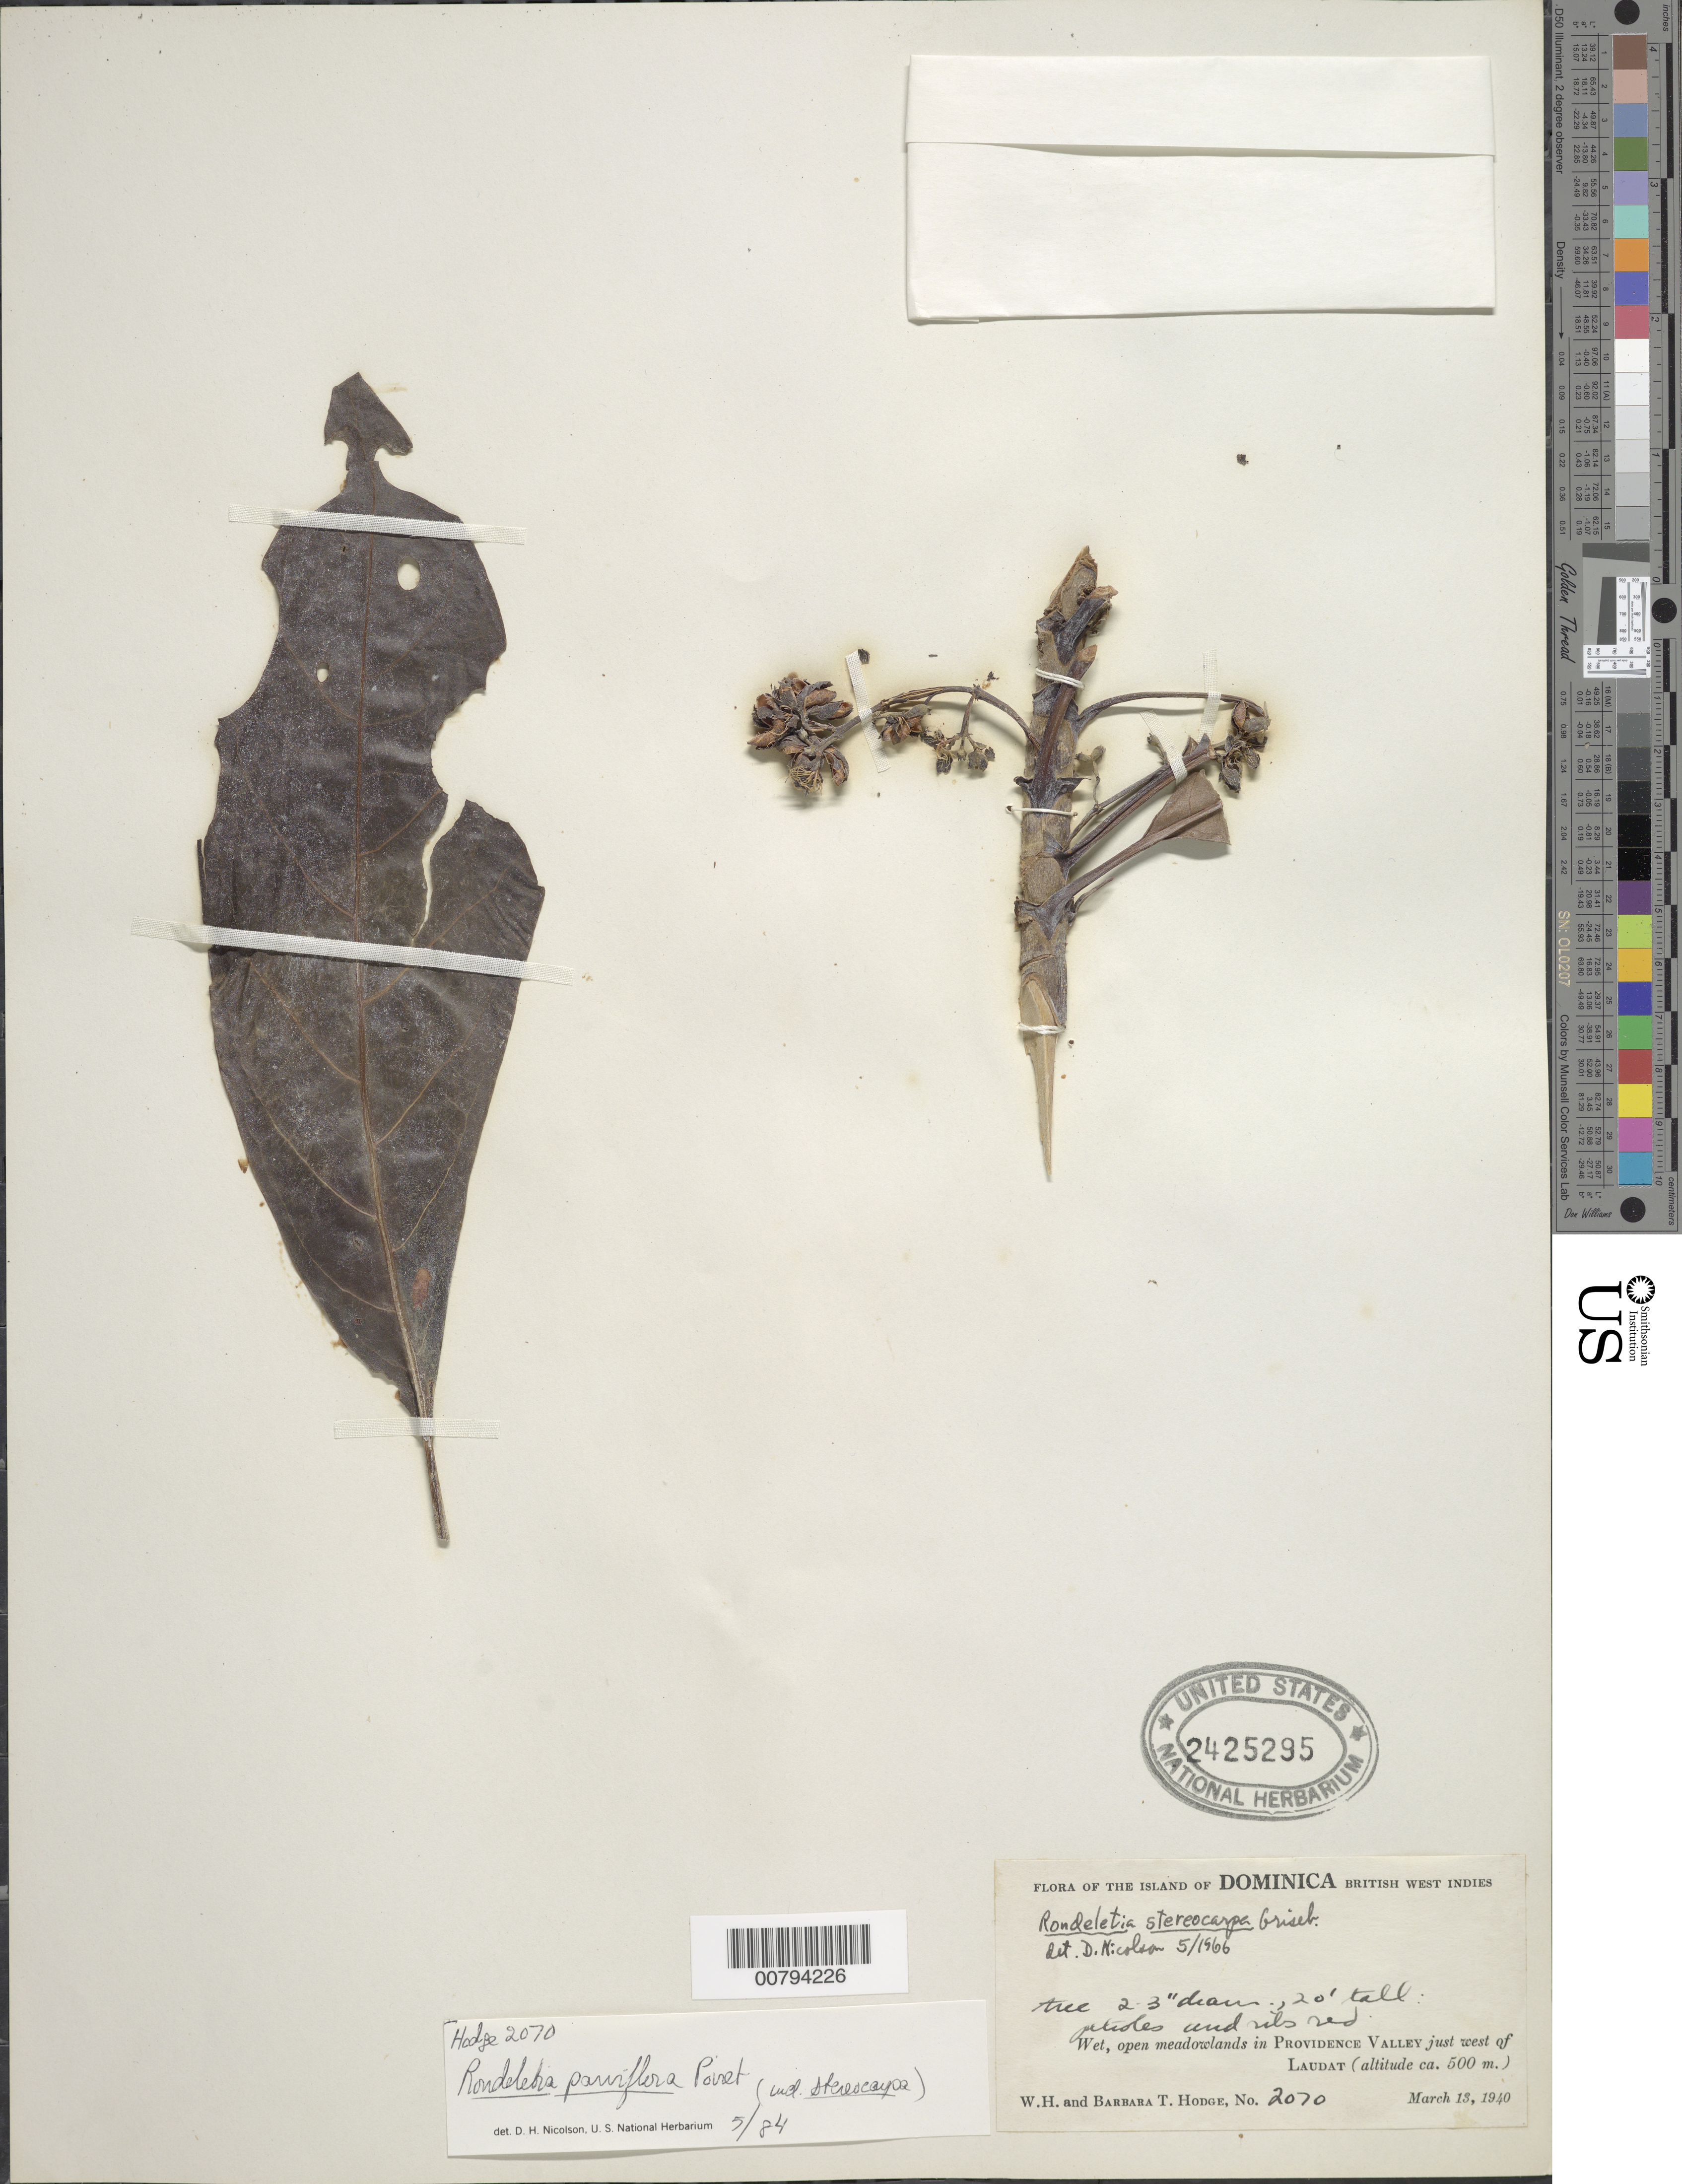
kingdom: Plantae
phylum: Tracheophyta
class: Magnoliopsida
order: Gentianales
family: Rubiaceae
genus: Rondeletia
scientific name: Rondeletia parviflora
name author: Poir.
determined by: Nicolson, Dan H.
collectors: W. Hodge & B. Hodge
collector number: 2070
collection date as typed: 13 Mar 1940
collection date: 1940-03-13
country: Dominica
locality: Providence Valley just west of Laudat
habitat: Wet open meadowlands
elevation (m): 500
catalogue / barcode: US 2425295